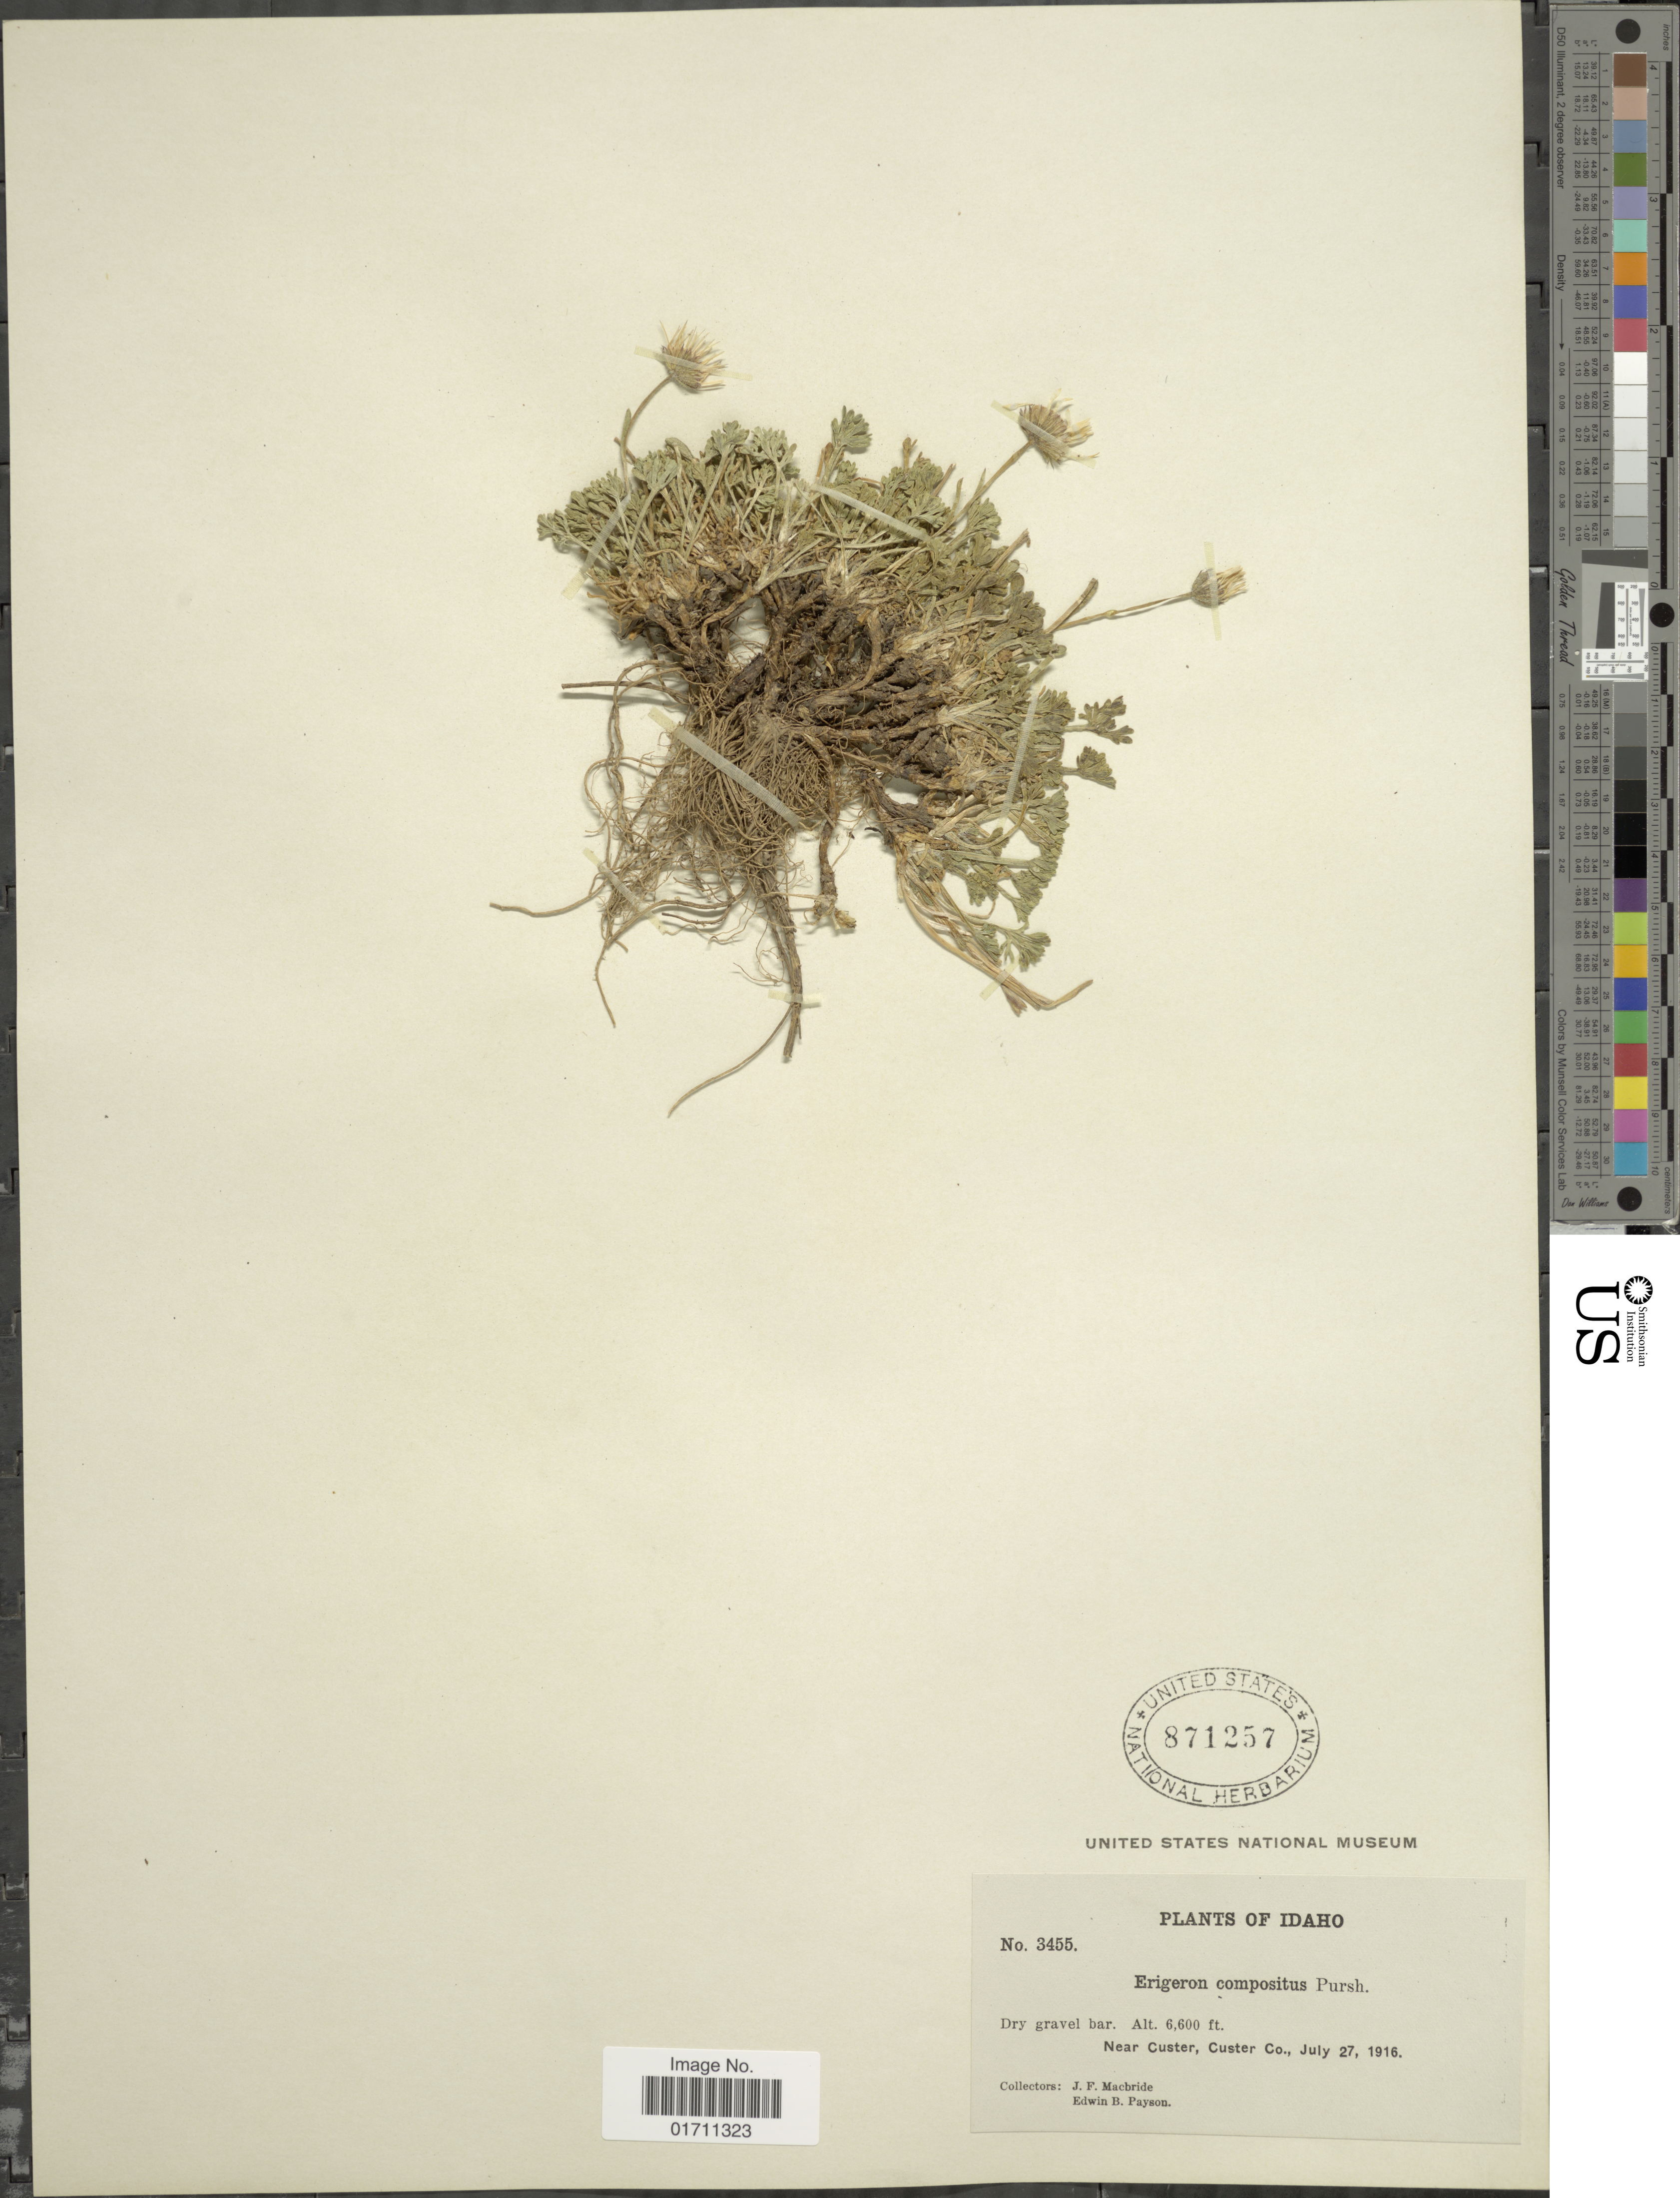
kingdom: Plantae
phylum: Tracheophyta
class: Magnoliopsida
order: Asterales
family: Asteraceae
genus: Erigeron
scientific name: Erigeron compositus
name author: Pursh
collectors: J. F. Macbride & E. B. Payson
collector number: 3455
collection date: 1916-07-27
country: United States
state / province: Idaho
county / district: Custer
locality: Dry gravel bar. Near Custer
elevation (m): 2012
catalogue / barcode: US 871257